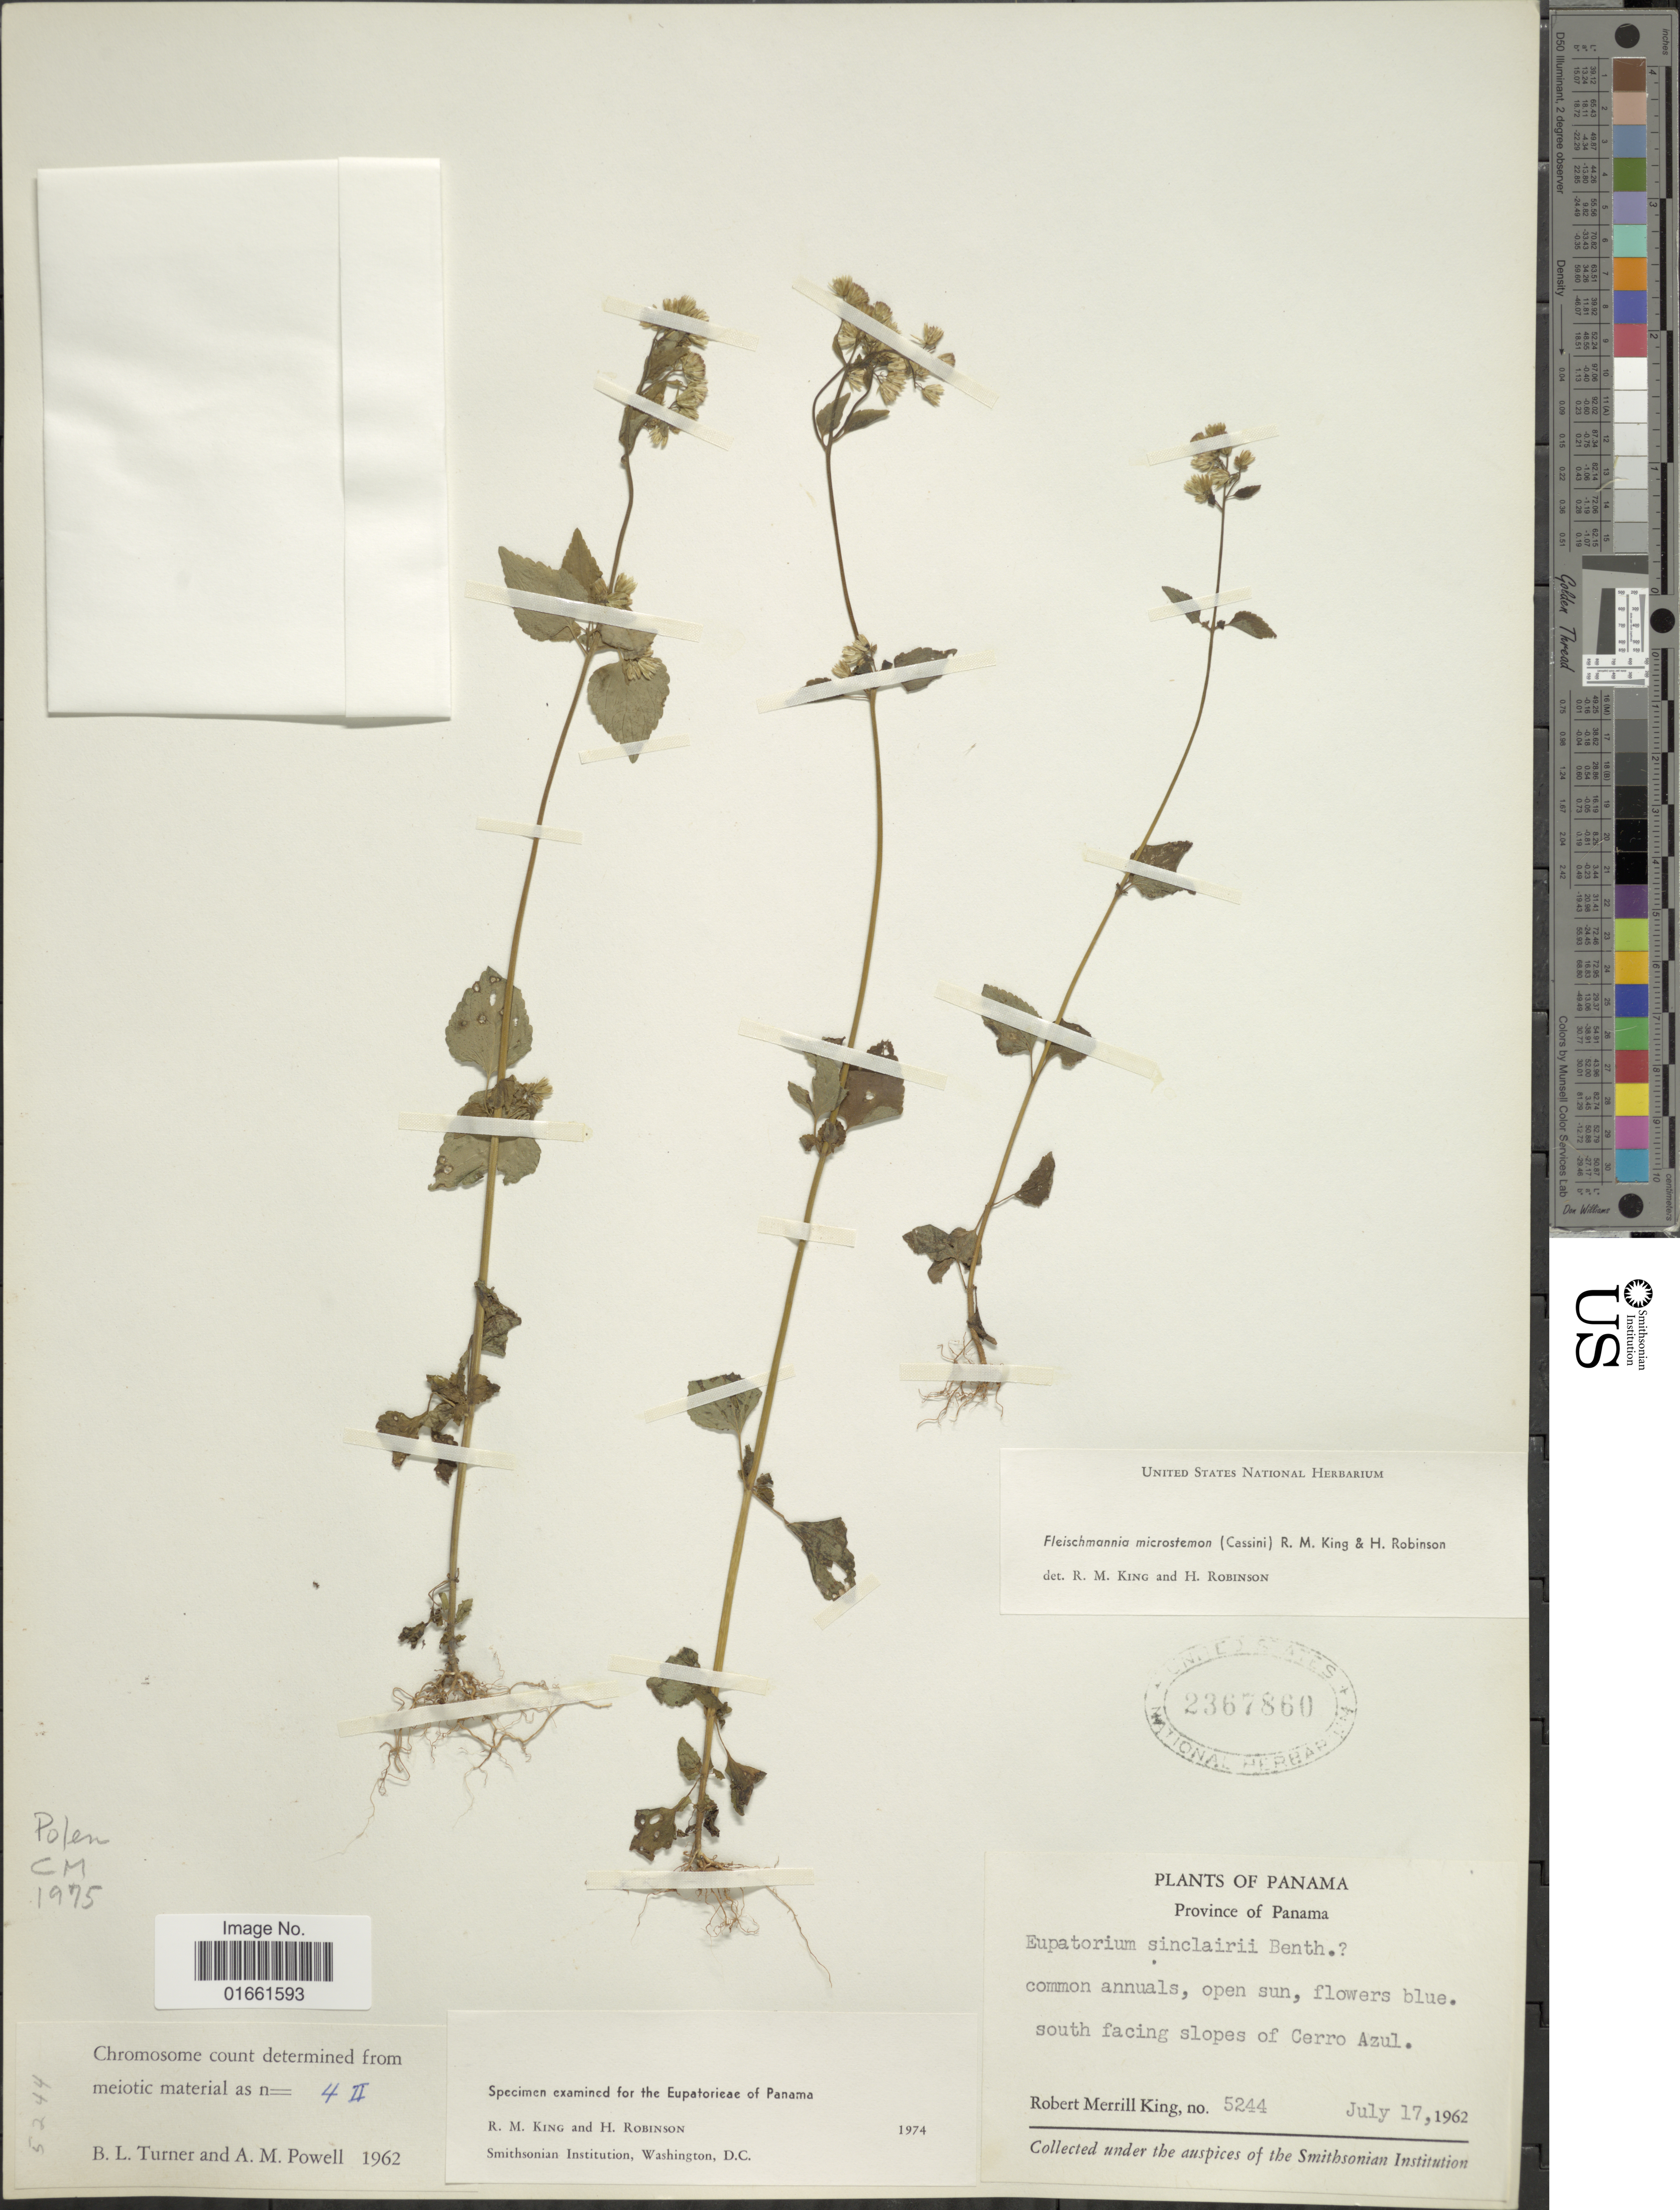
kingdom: Plantae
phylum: Tracheophyta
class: Magnoliopsida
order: Asterales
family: Asteraceae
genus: Fleischmannia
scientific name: Fleischmannia microstemon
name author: (Cass.) R.M. King & H. Rob.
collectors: R. M. King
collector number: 5244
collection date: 1962-07-17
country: Panama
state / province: Panamá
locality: Province of Panama, south facing slopes of Cerro Azul.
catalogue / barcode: US 2367860